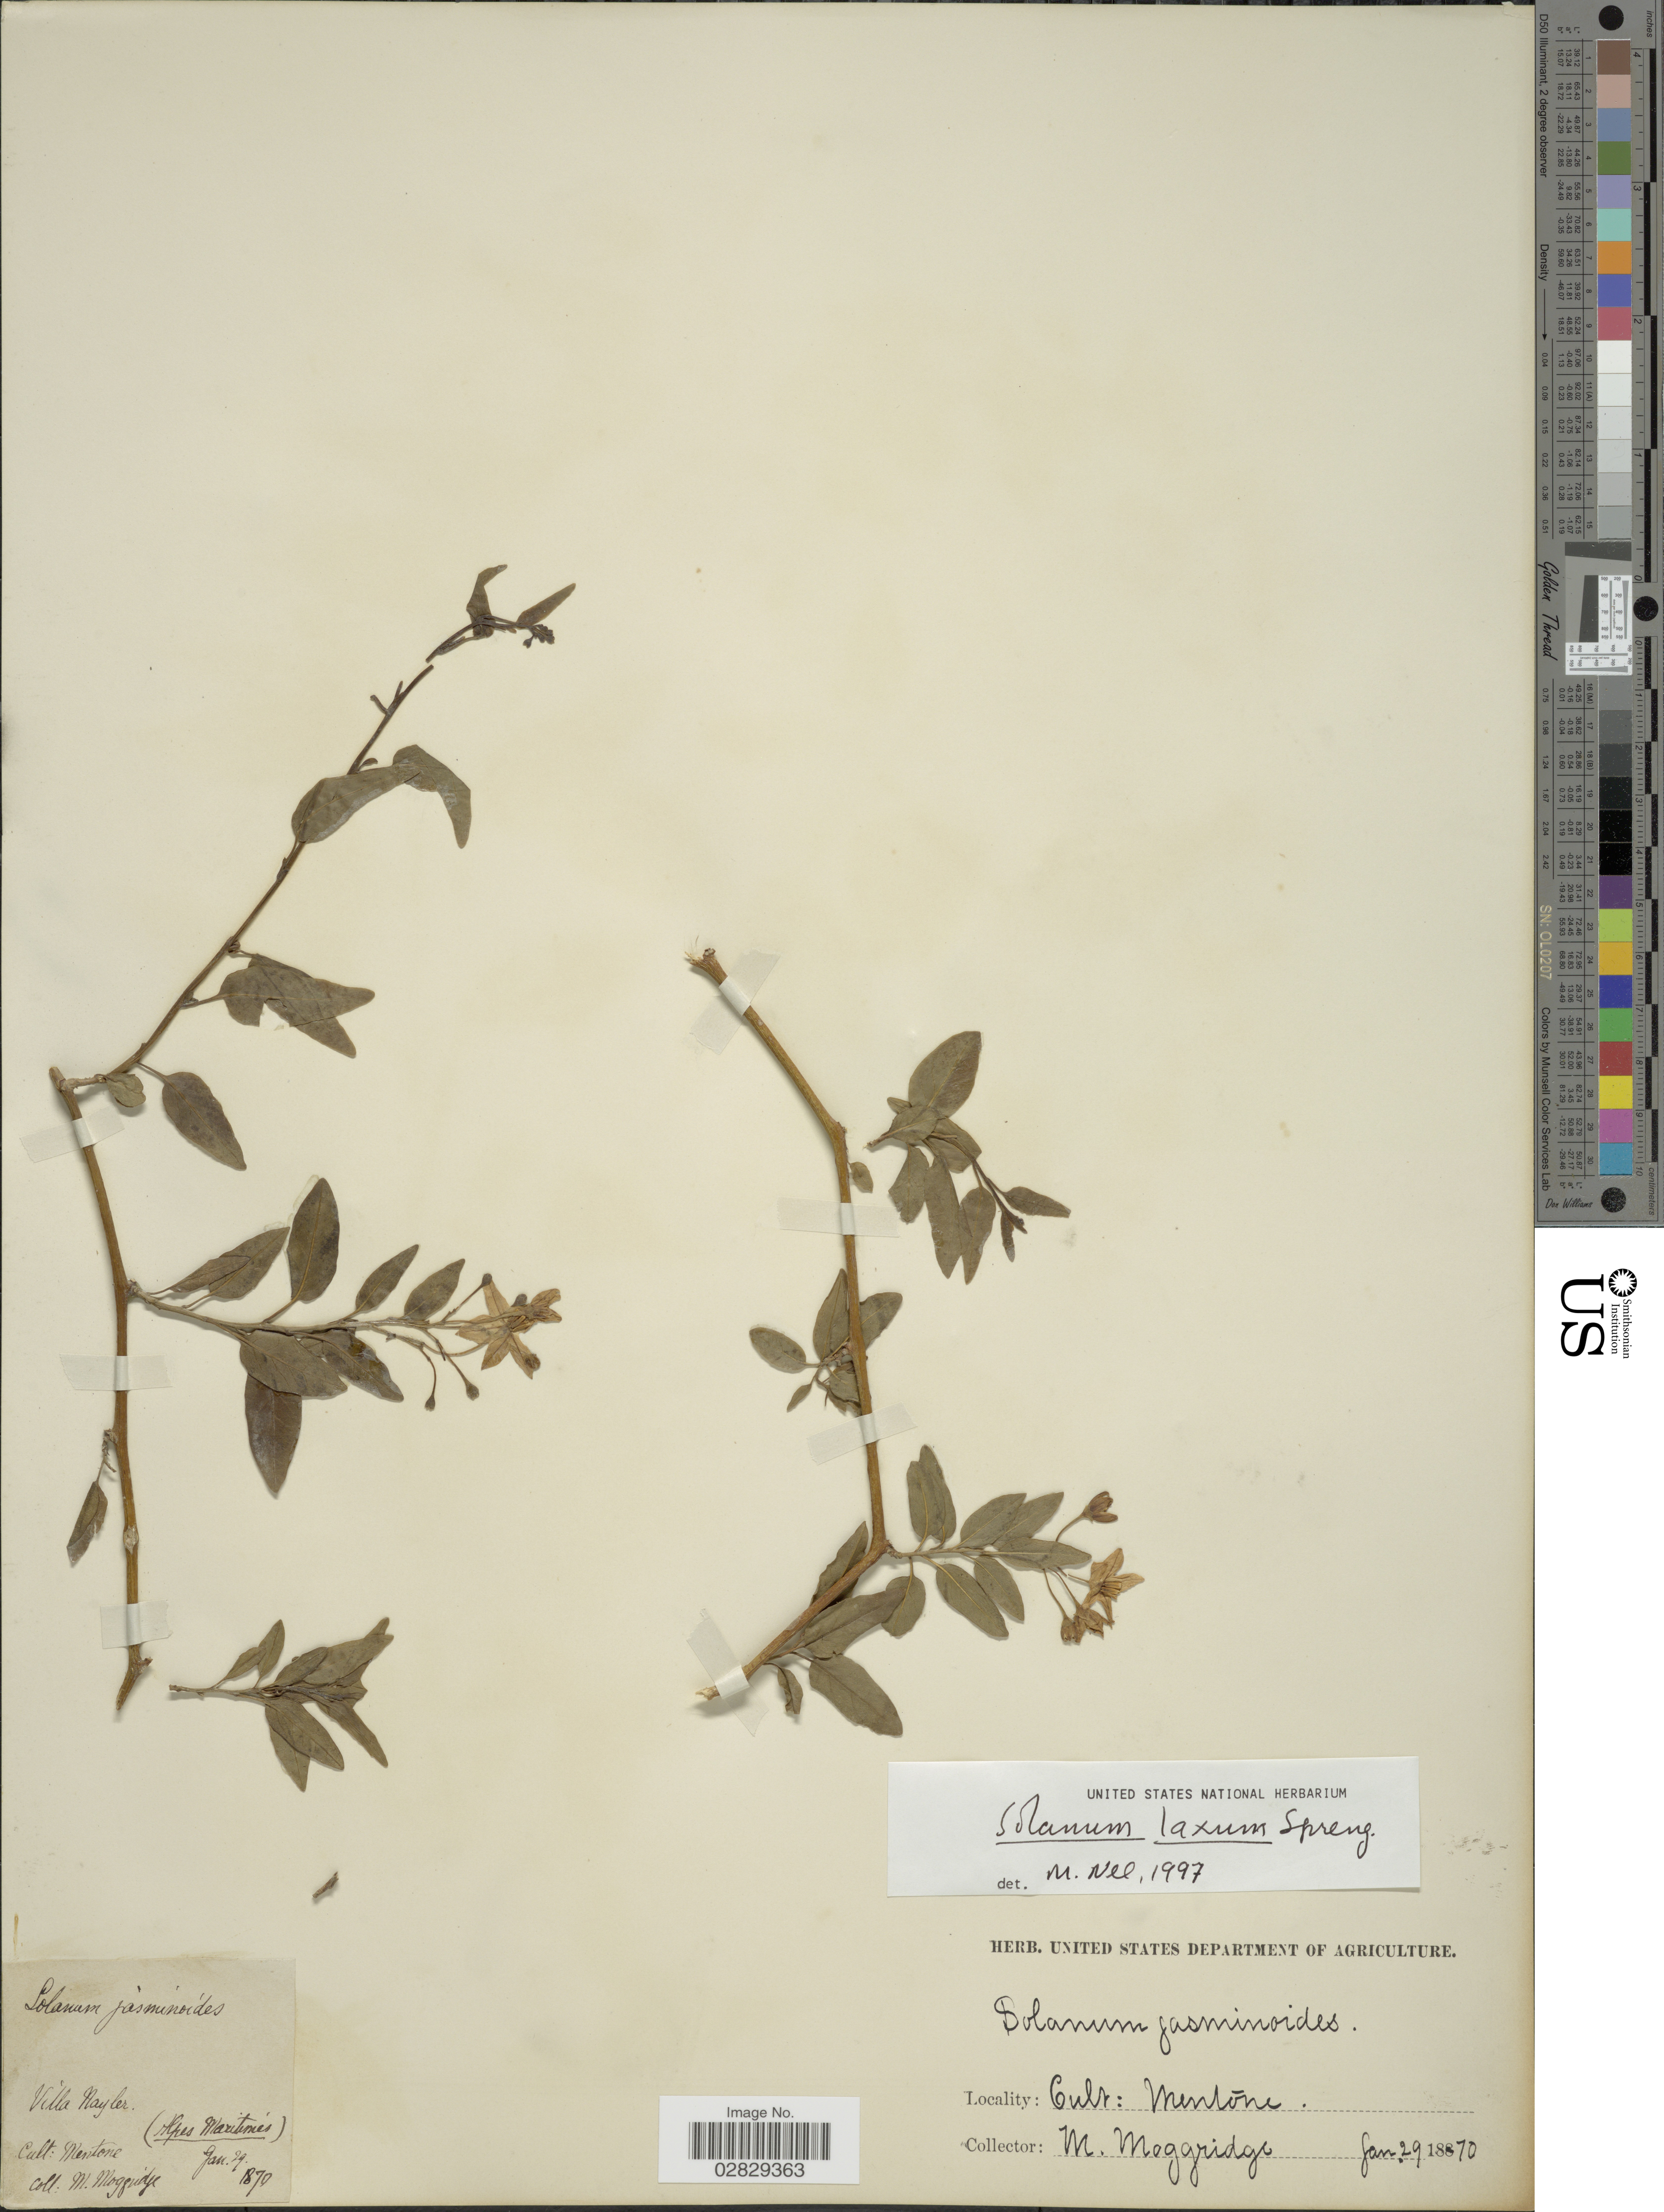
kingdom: Plantae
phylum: Tracheophyta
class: Magnoliopsida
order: Solanales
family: Solanaceae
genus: Solanum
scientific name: Solanum laxum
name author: Spreng.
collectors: M. Moggridge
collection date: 1870-01-29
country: France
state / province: Provence-Alpes-Côte d'Azur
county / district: Alpes-Maritimes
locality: Villa Mayler [interpreted]. (Alpes Maritimes). Cult: Mentone